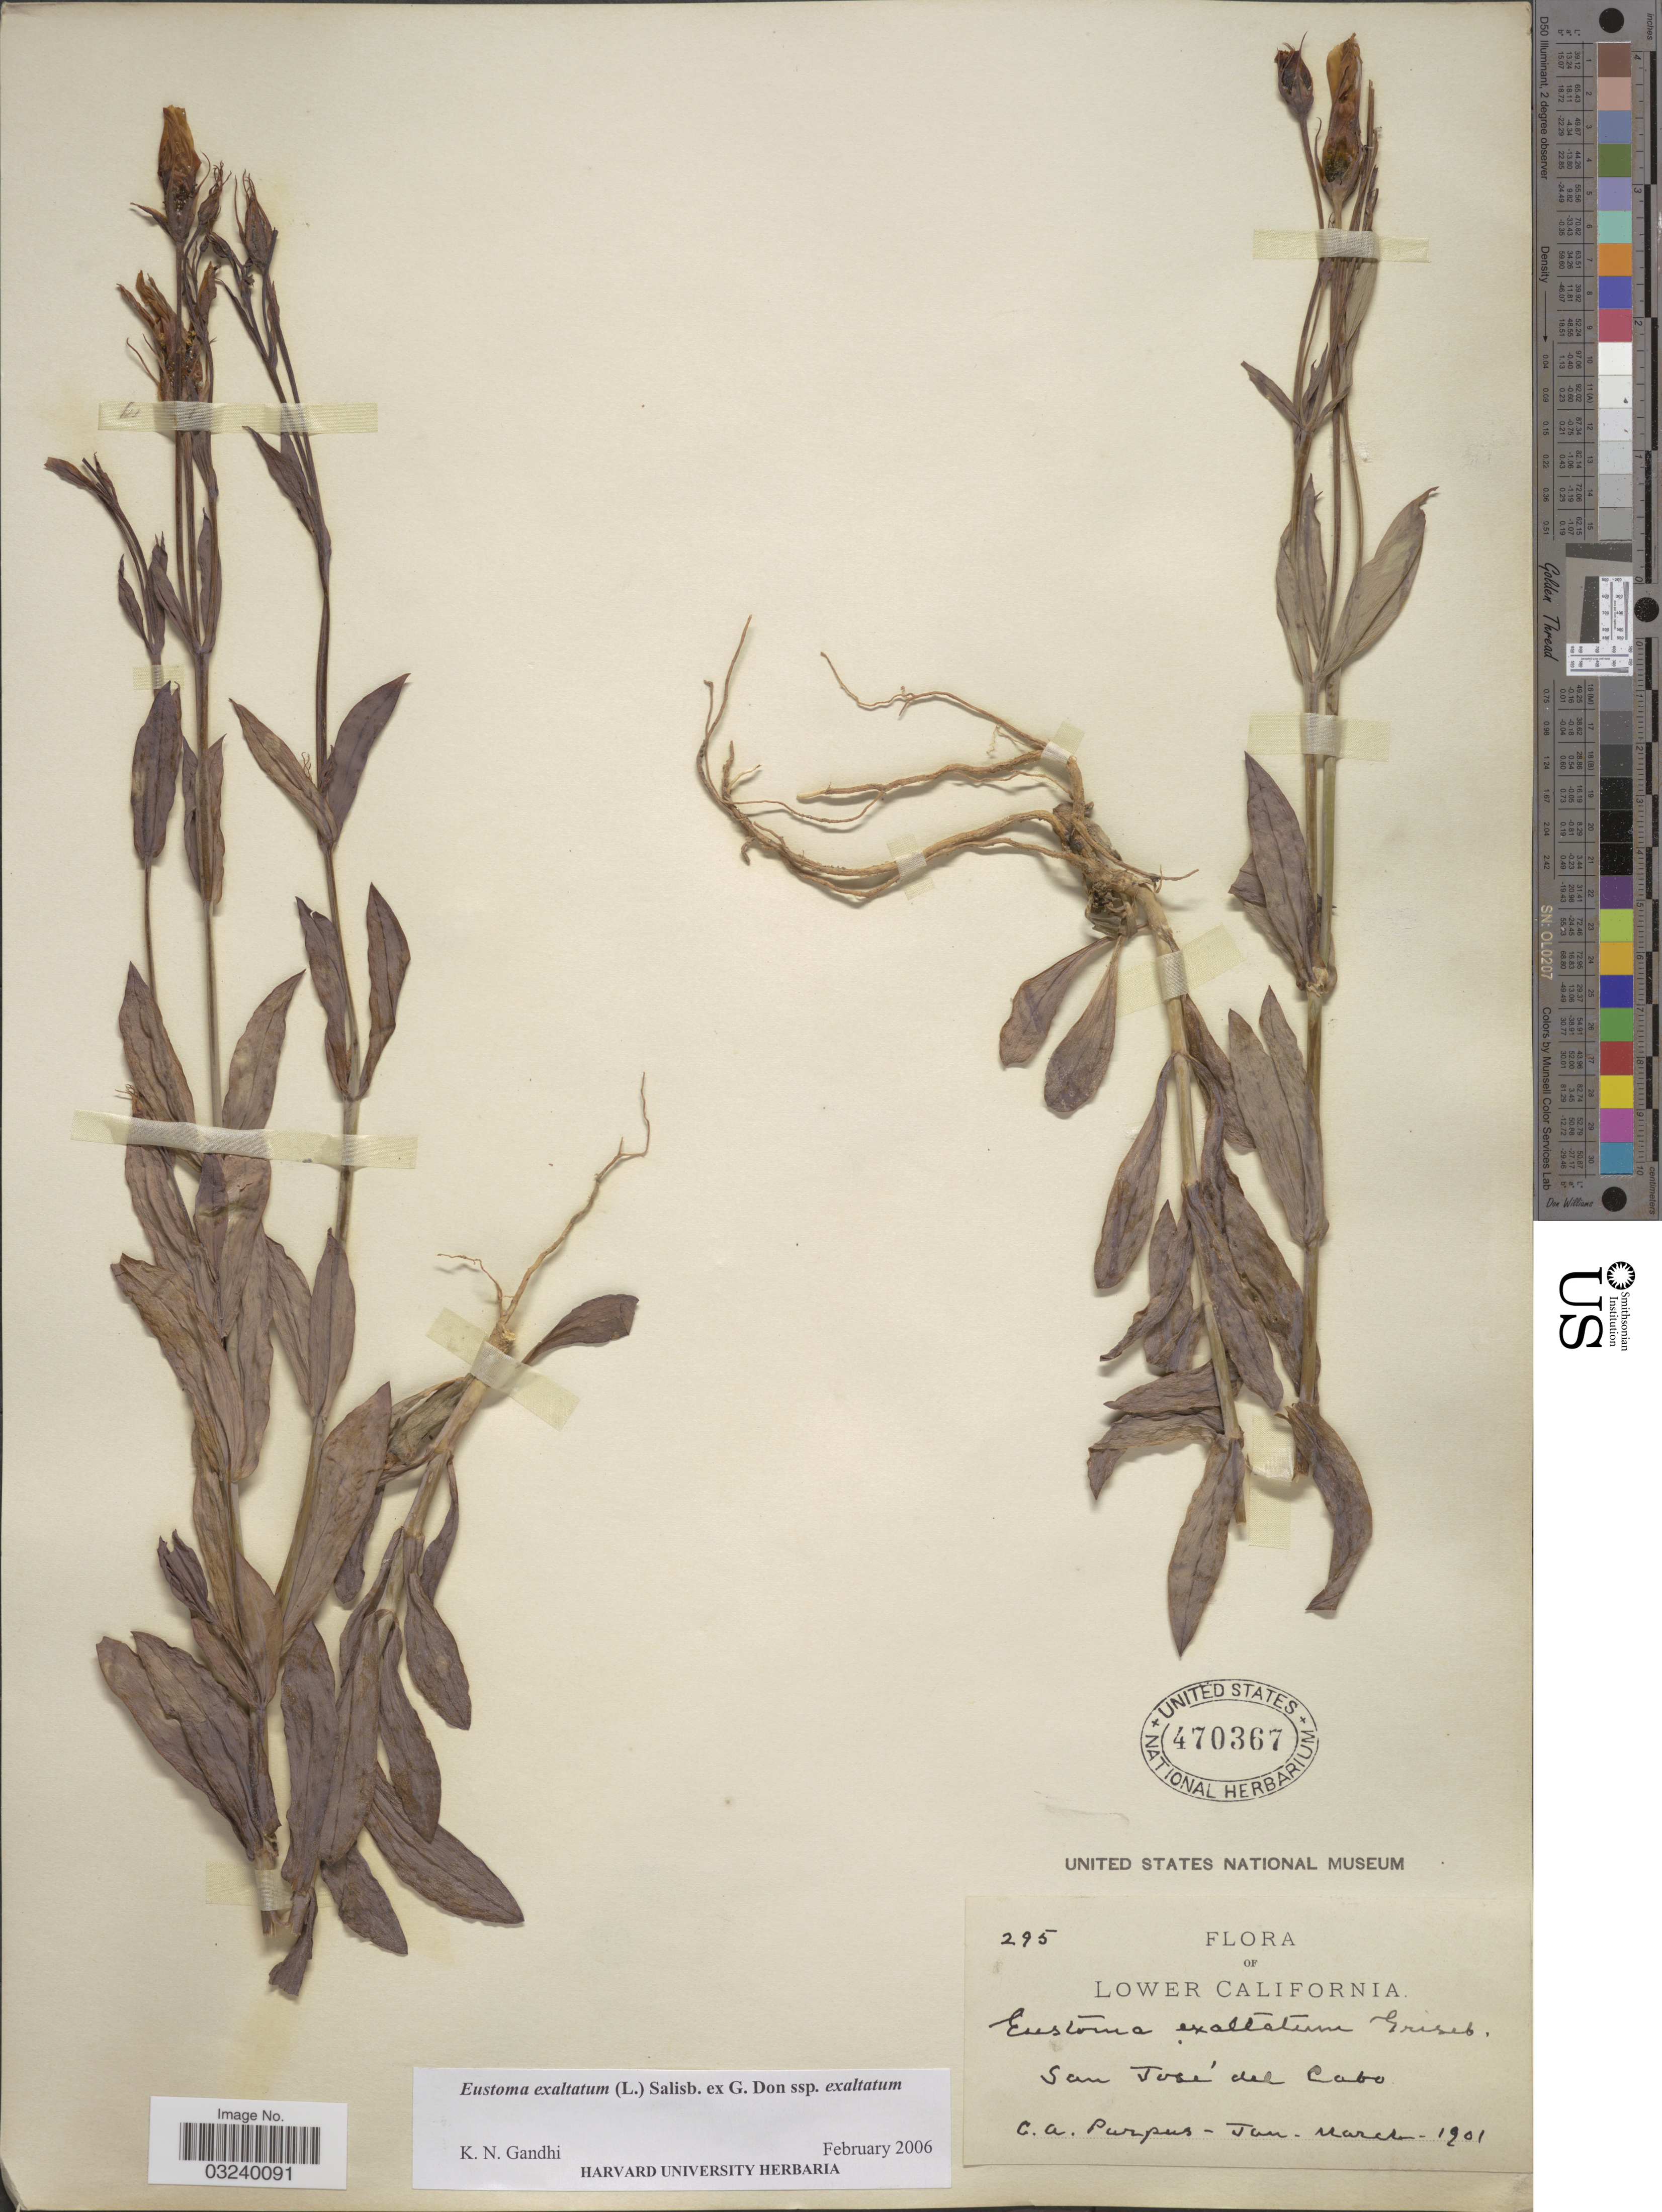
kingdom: Plantae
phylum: Tracheophyta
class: Magnoliopsida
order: Gentianales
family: Gentianaceae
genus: Eustoma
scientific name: Eustoma exaltatum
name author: (L.) Salisb. ex Don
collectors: C. A. Purpus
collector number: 295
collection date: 1901-01/1901-03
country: Mexico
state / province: Baja California Sur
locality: Lower California, San José del Cabo.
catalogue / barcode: US 470367